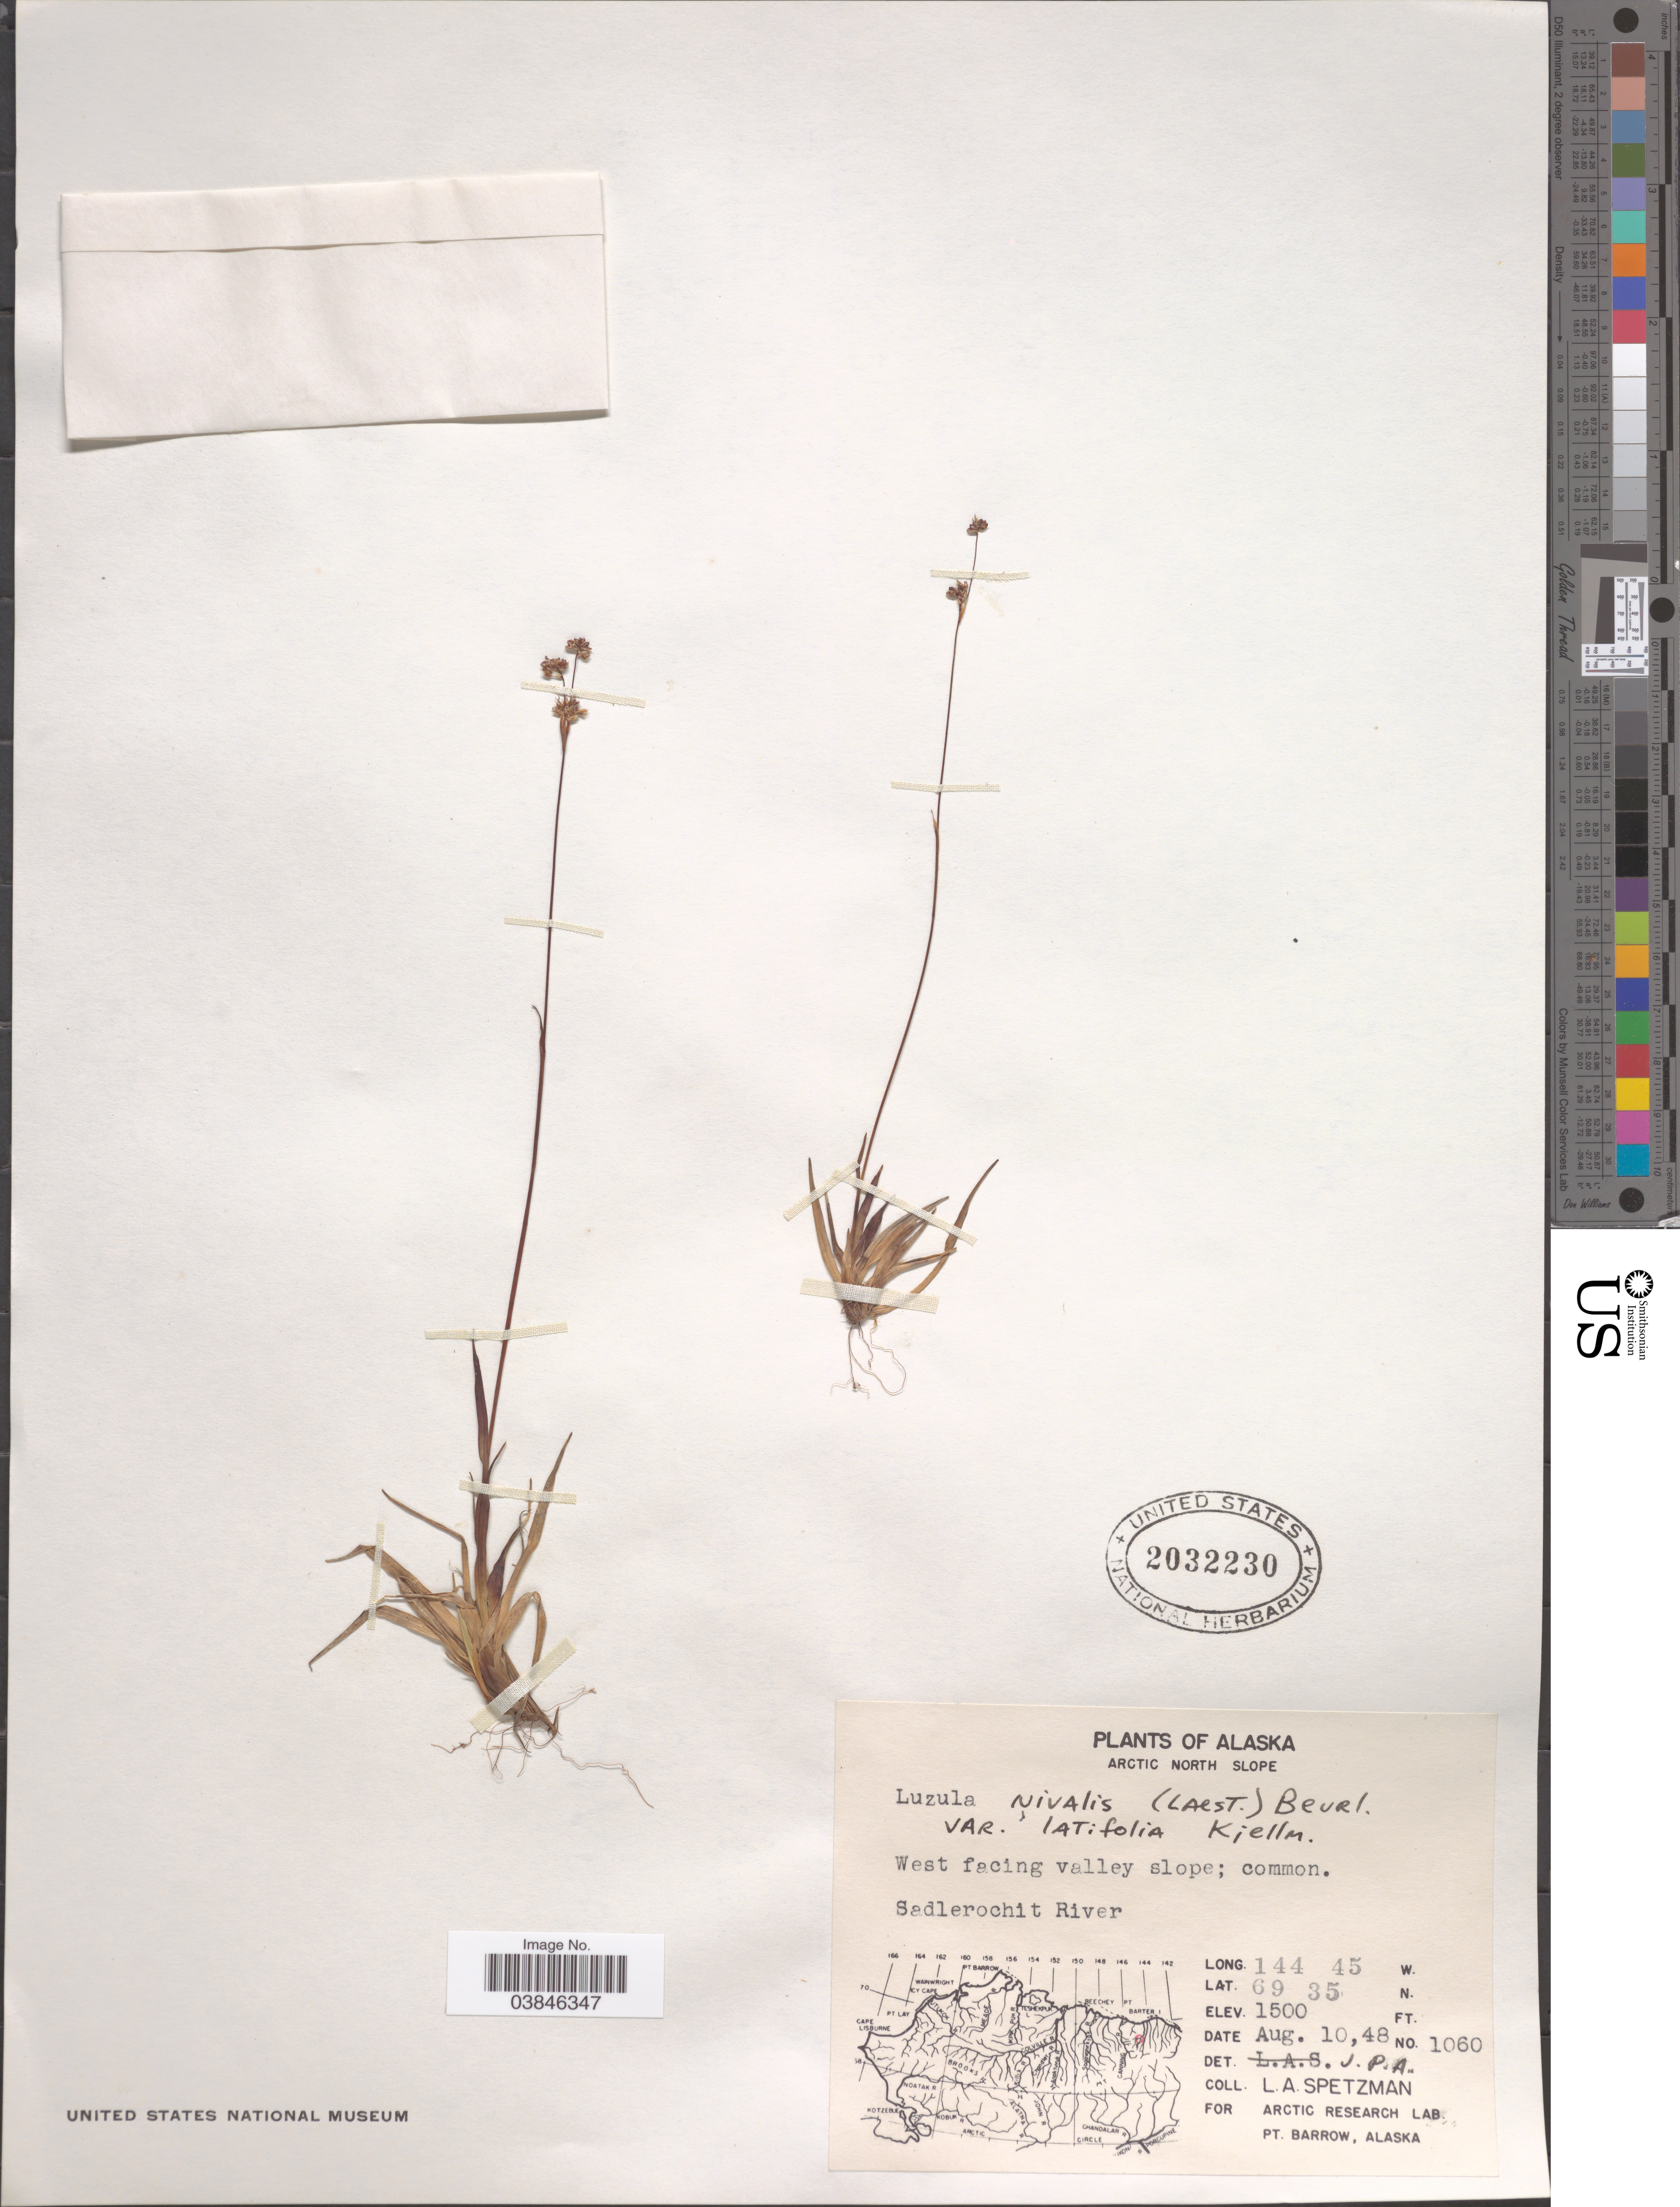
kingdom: Plantae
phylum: Tracheophyta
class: Liliopsida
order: Poales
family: Juncaceae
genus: Luzula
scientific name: Luzula nivalis var. latifolia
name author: Sam. ex Hultén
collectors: L. Spetzman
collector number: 1060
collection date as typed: Transcribed d/m/y: 10/8/48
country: United States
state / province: Alaska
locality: Arctic North Slope. West facing valley slope. Sadlerochit River.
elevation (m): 457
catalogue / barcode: US 2032230